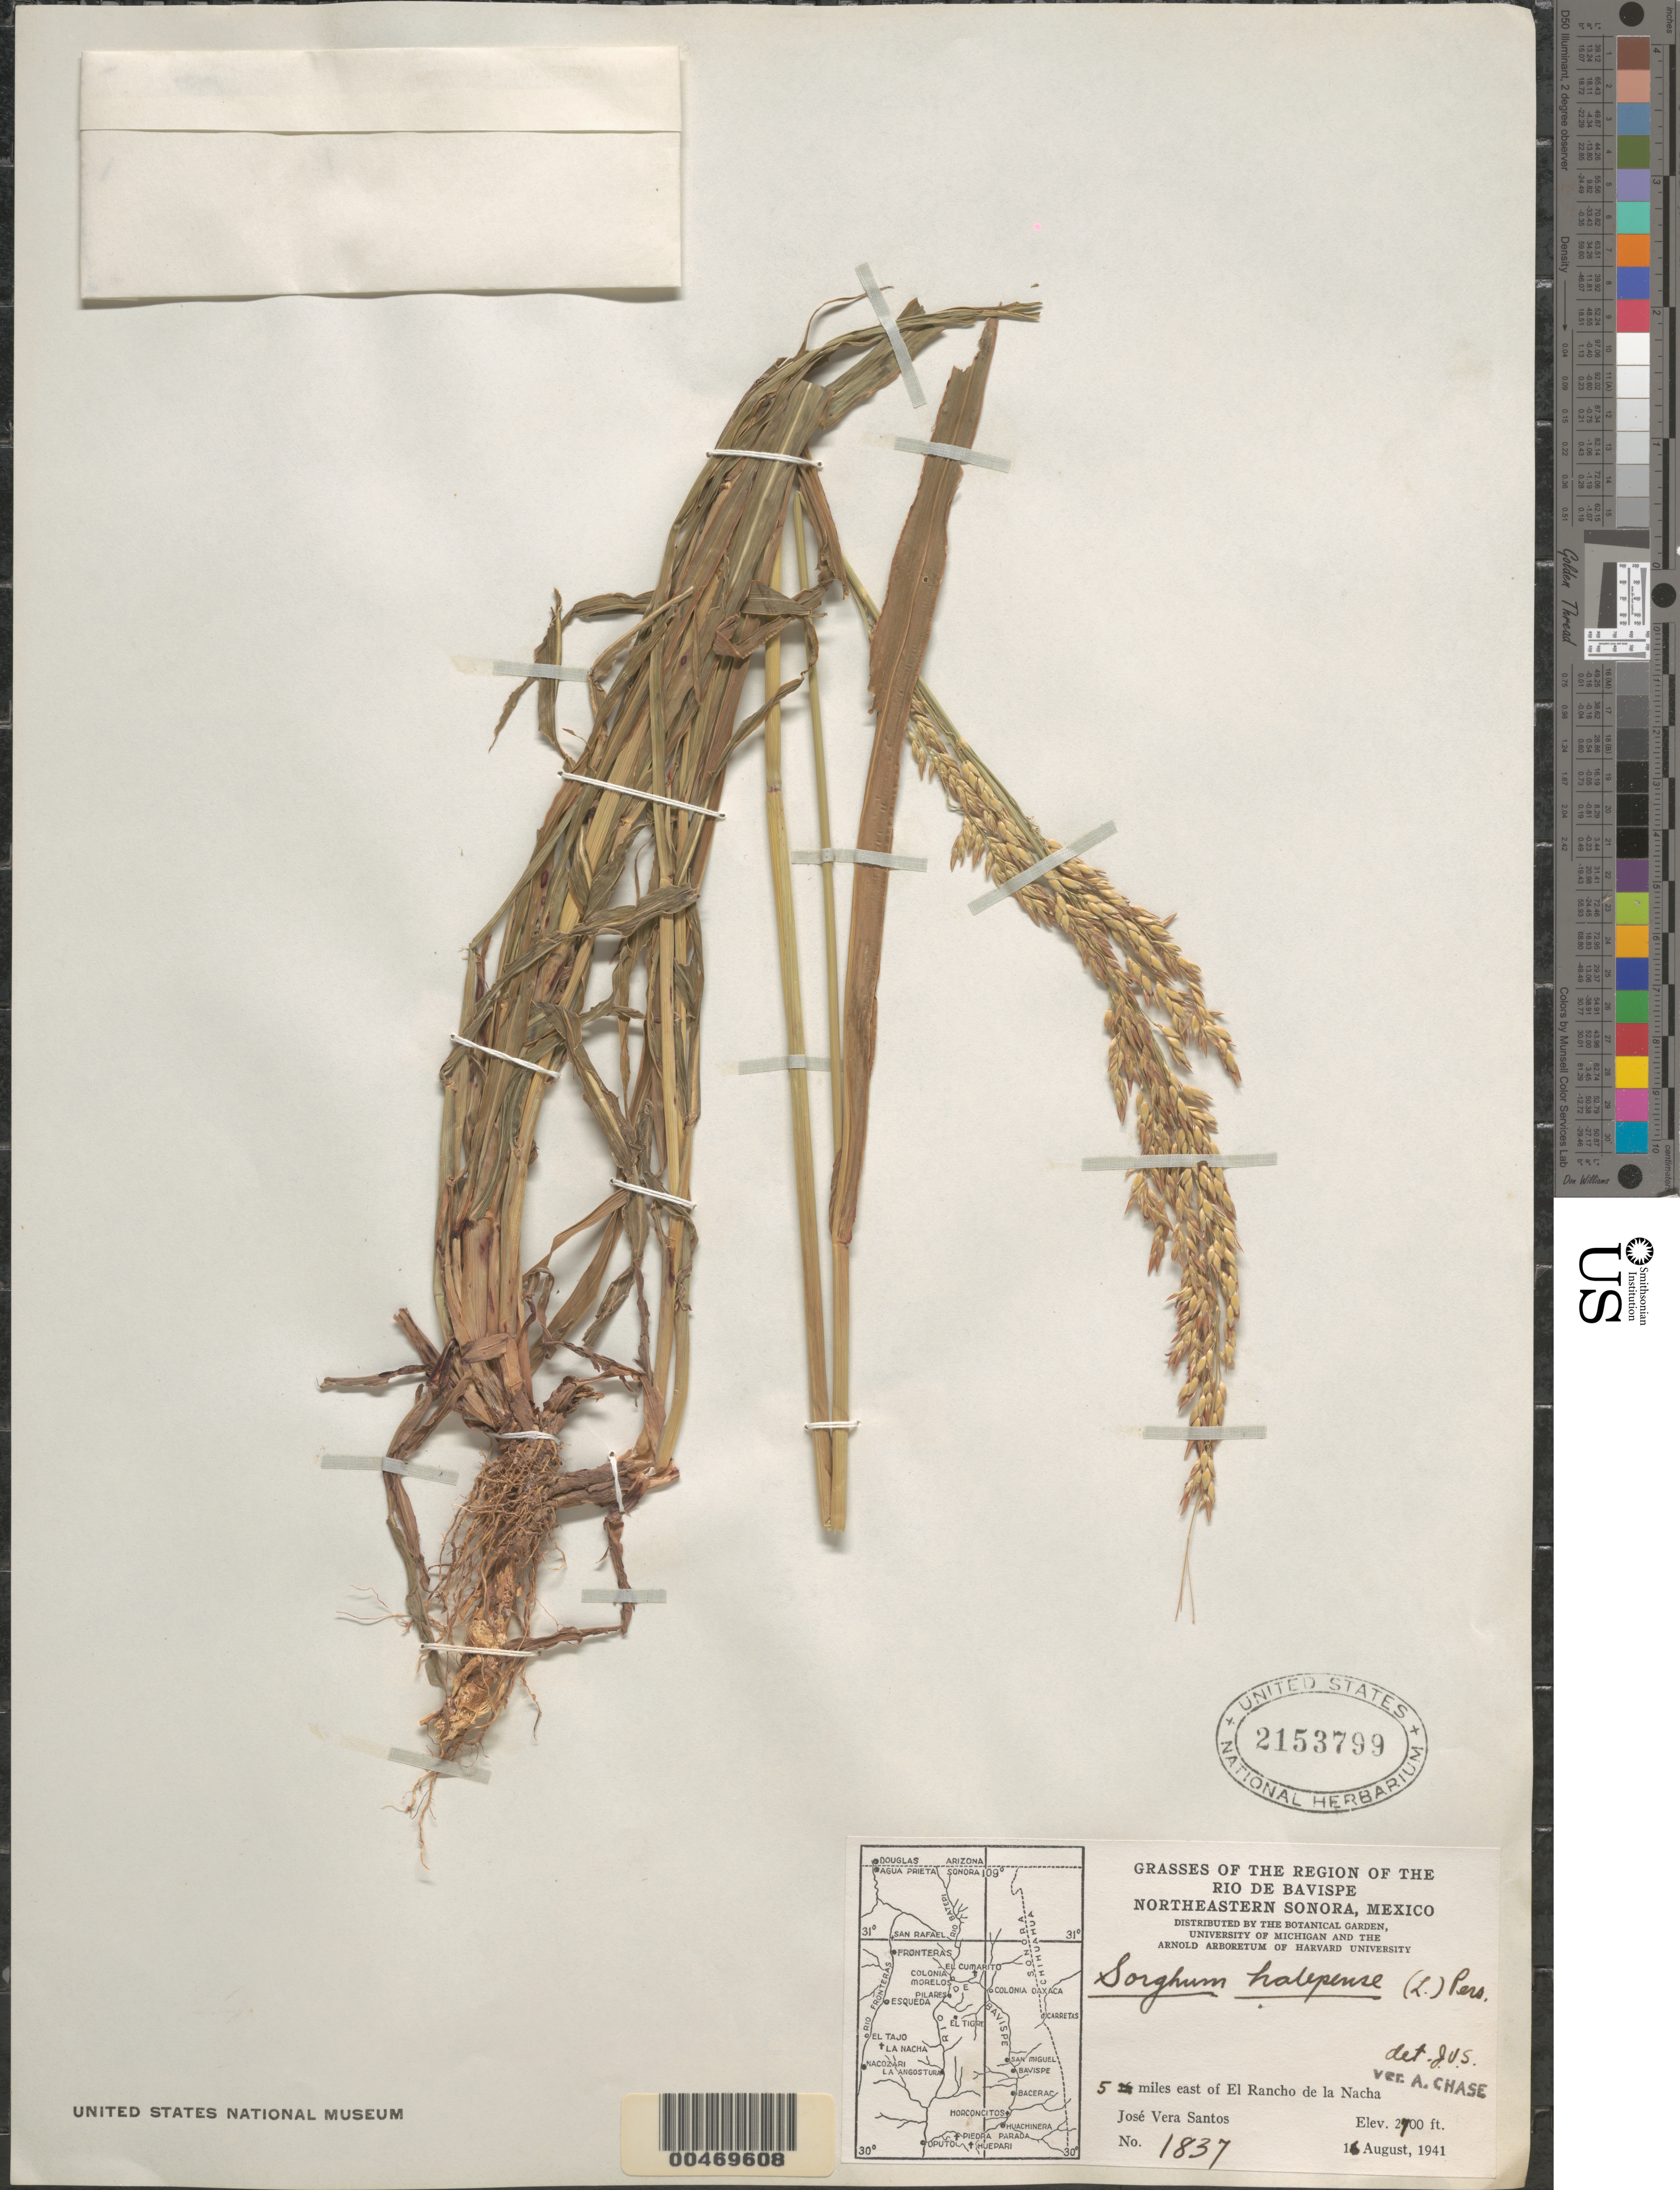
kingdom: Plantae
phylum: Tracheophyta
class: Liliopsida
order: Poales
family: Poaceae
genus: Sorghum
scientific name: Sorghum halepense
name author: (L.) Pers.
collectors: J. V. Santos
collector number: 1837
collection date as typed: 16 Aug 1941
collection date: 1941-08-16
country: Mexico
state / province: Sonora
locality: Region of the Rio de Bavispe, NE Sonora, 5 mi E of El Rancho de la Nacha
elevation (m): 823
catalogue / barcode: US 2153799